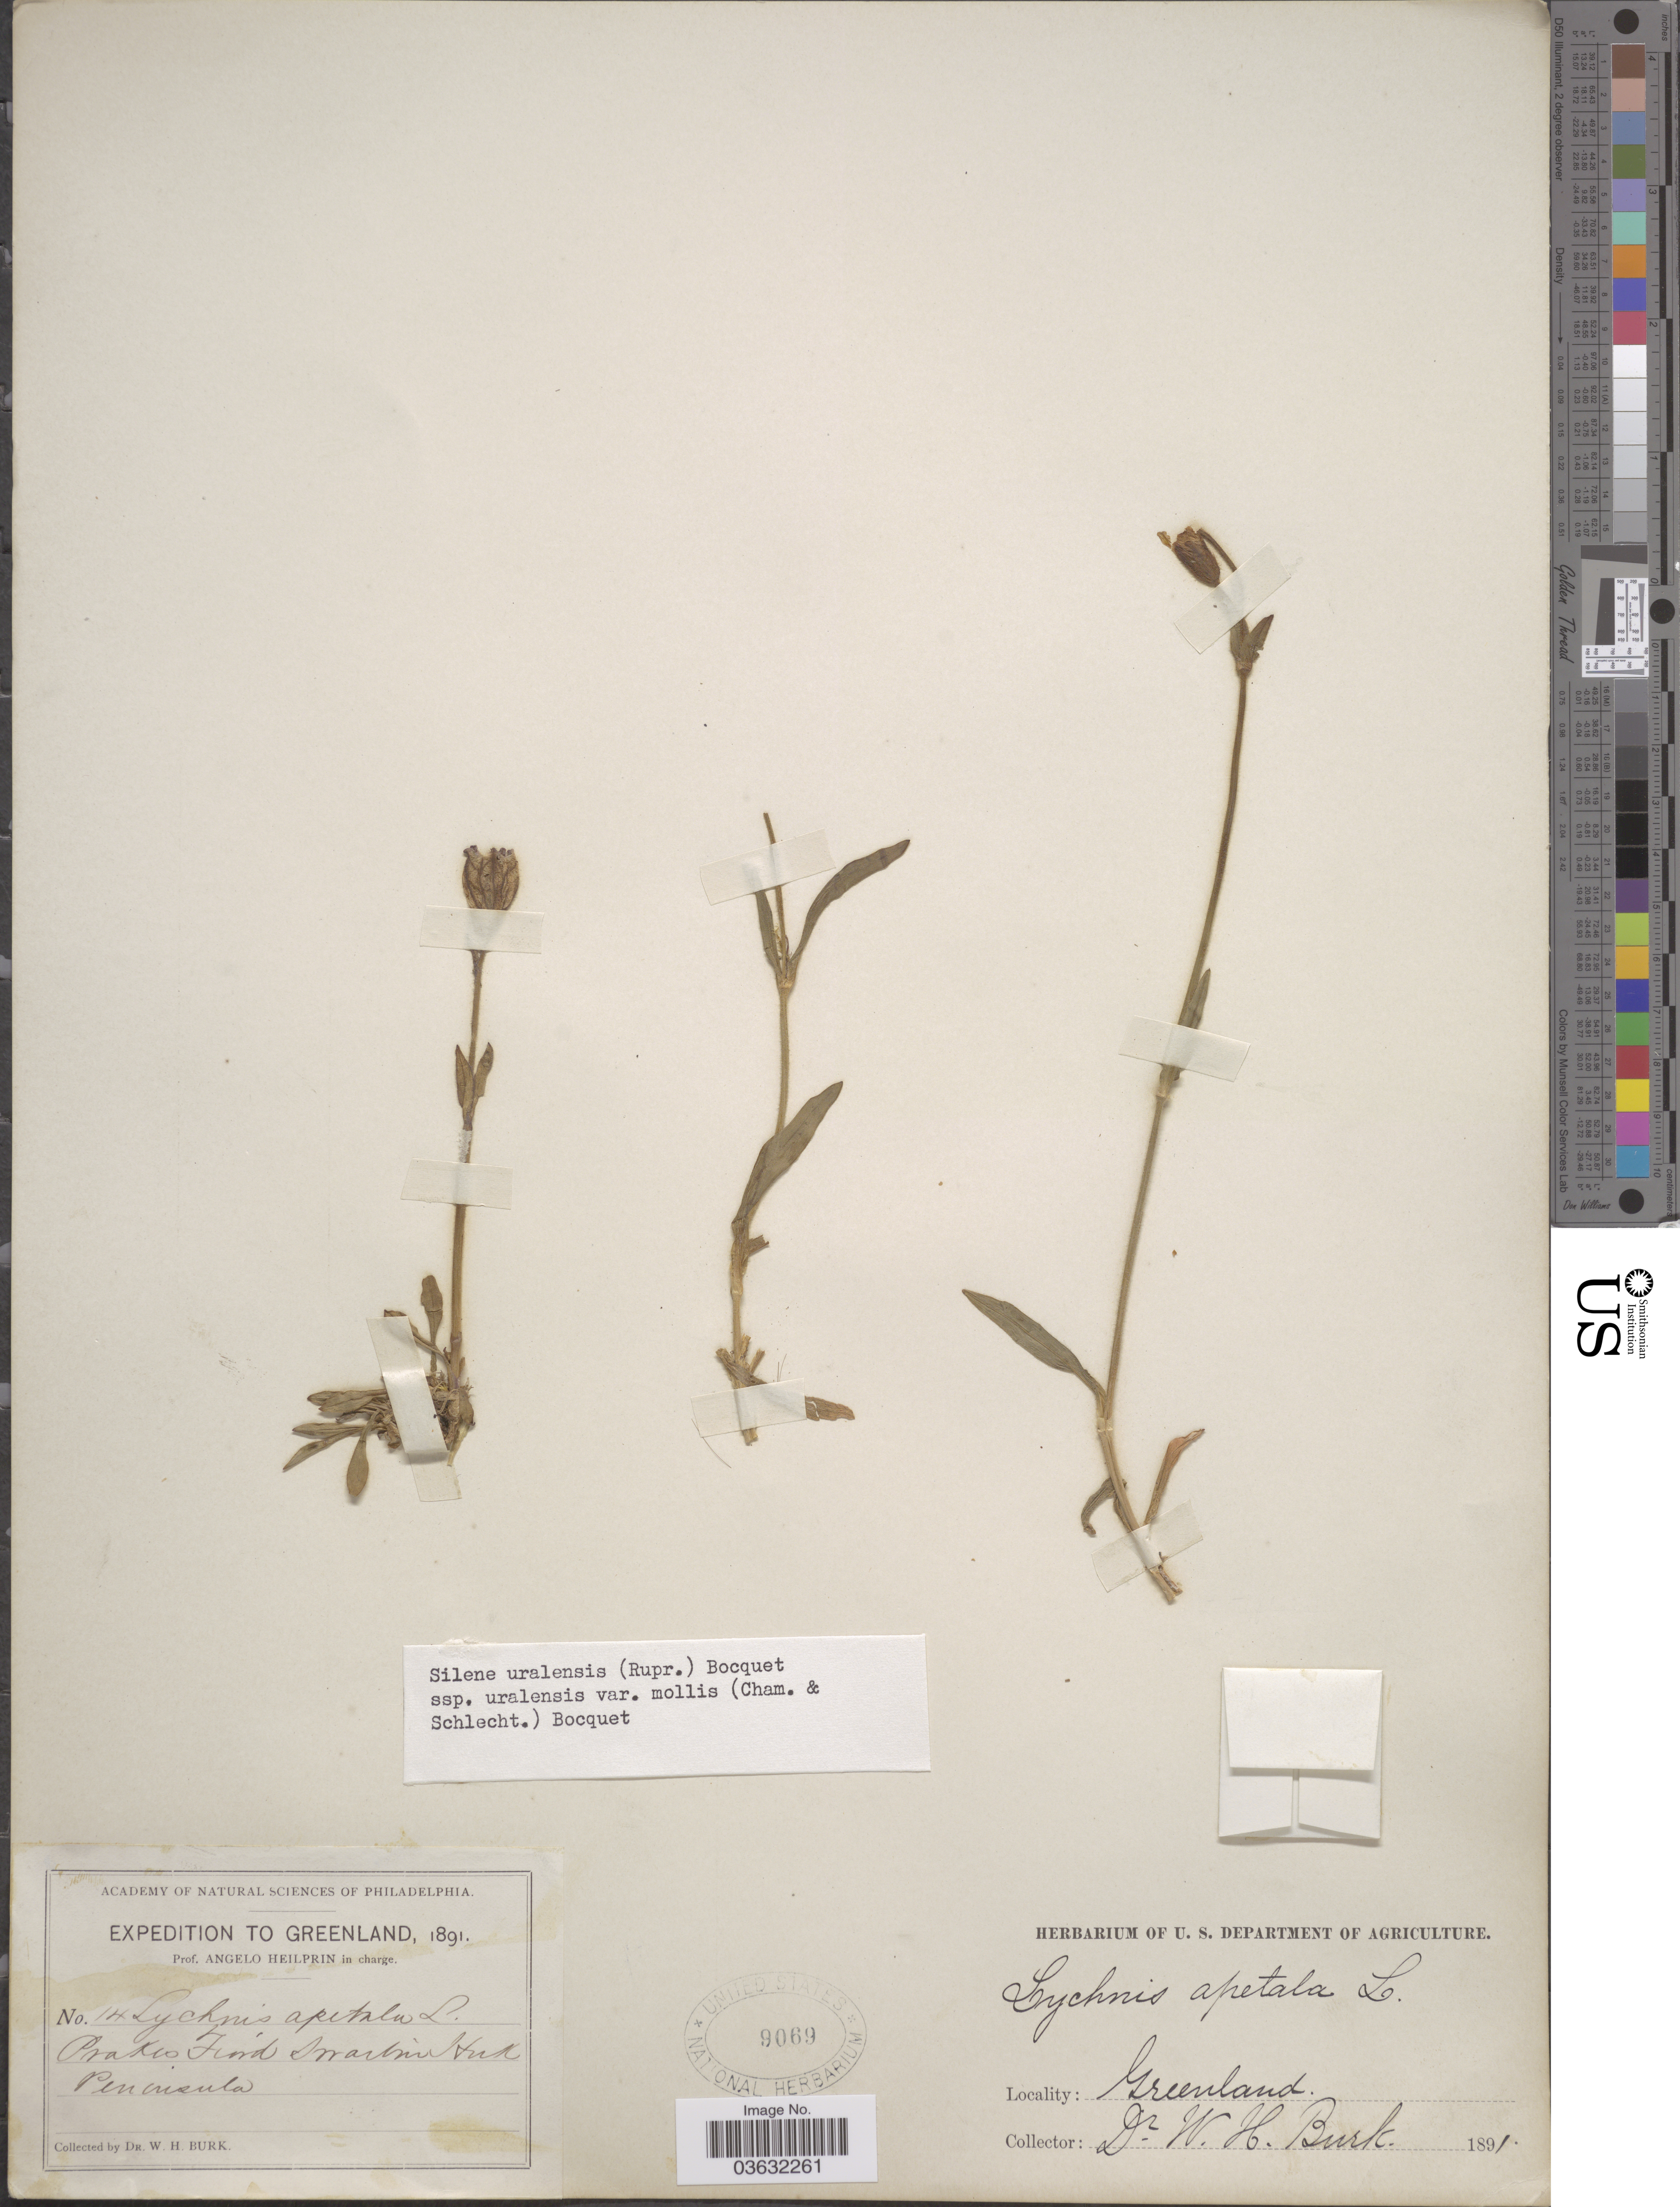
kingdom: Plantae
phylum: Tracheophyta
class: Magnoliopsida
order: Caryophyllales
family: Caryophyllaceae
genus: Silene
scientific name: Silene uralensis var. mollis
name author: (Cham. & Schltdl.) Bocquet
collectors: W. Burk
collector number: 14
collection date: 1891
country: Greenland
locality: Prakes Fiord Svartin Huk Peninsula.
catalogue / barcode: US 9069